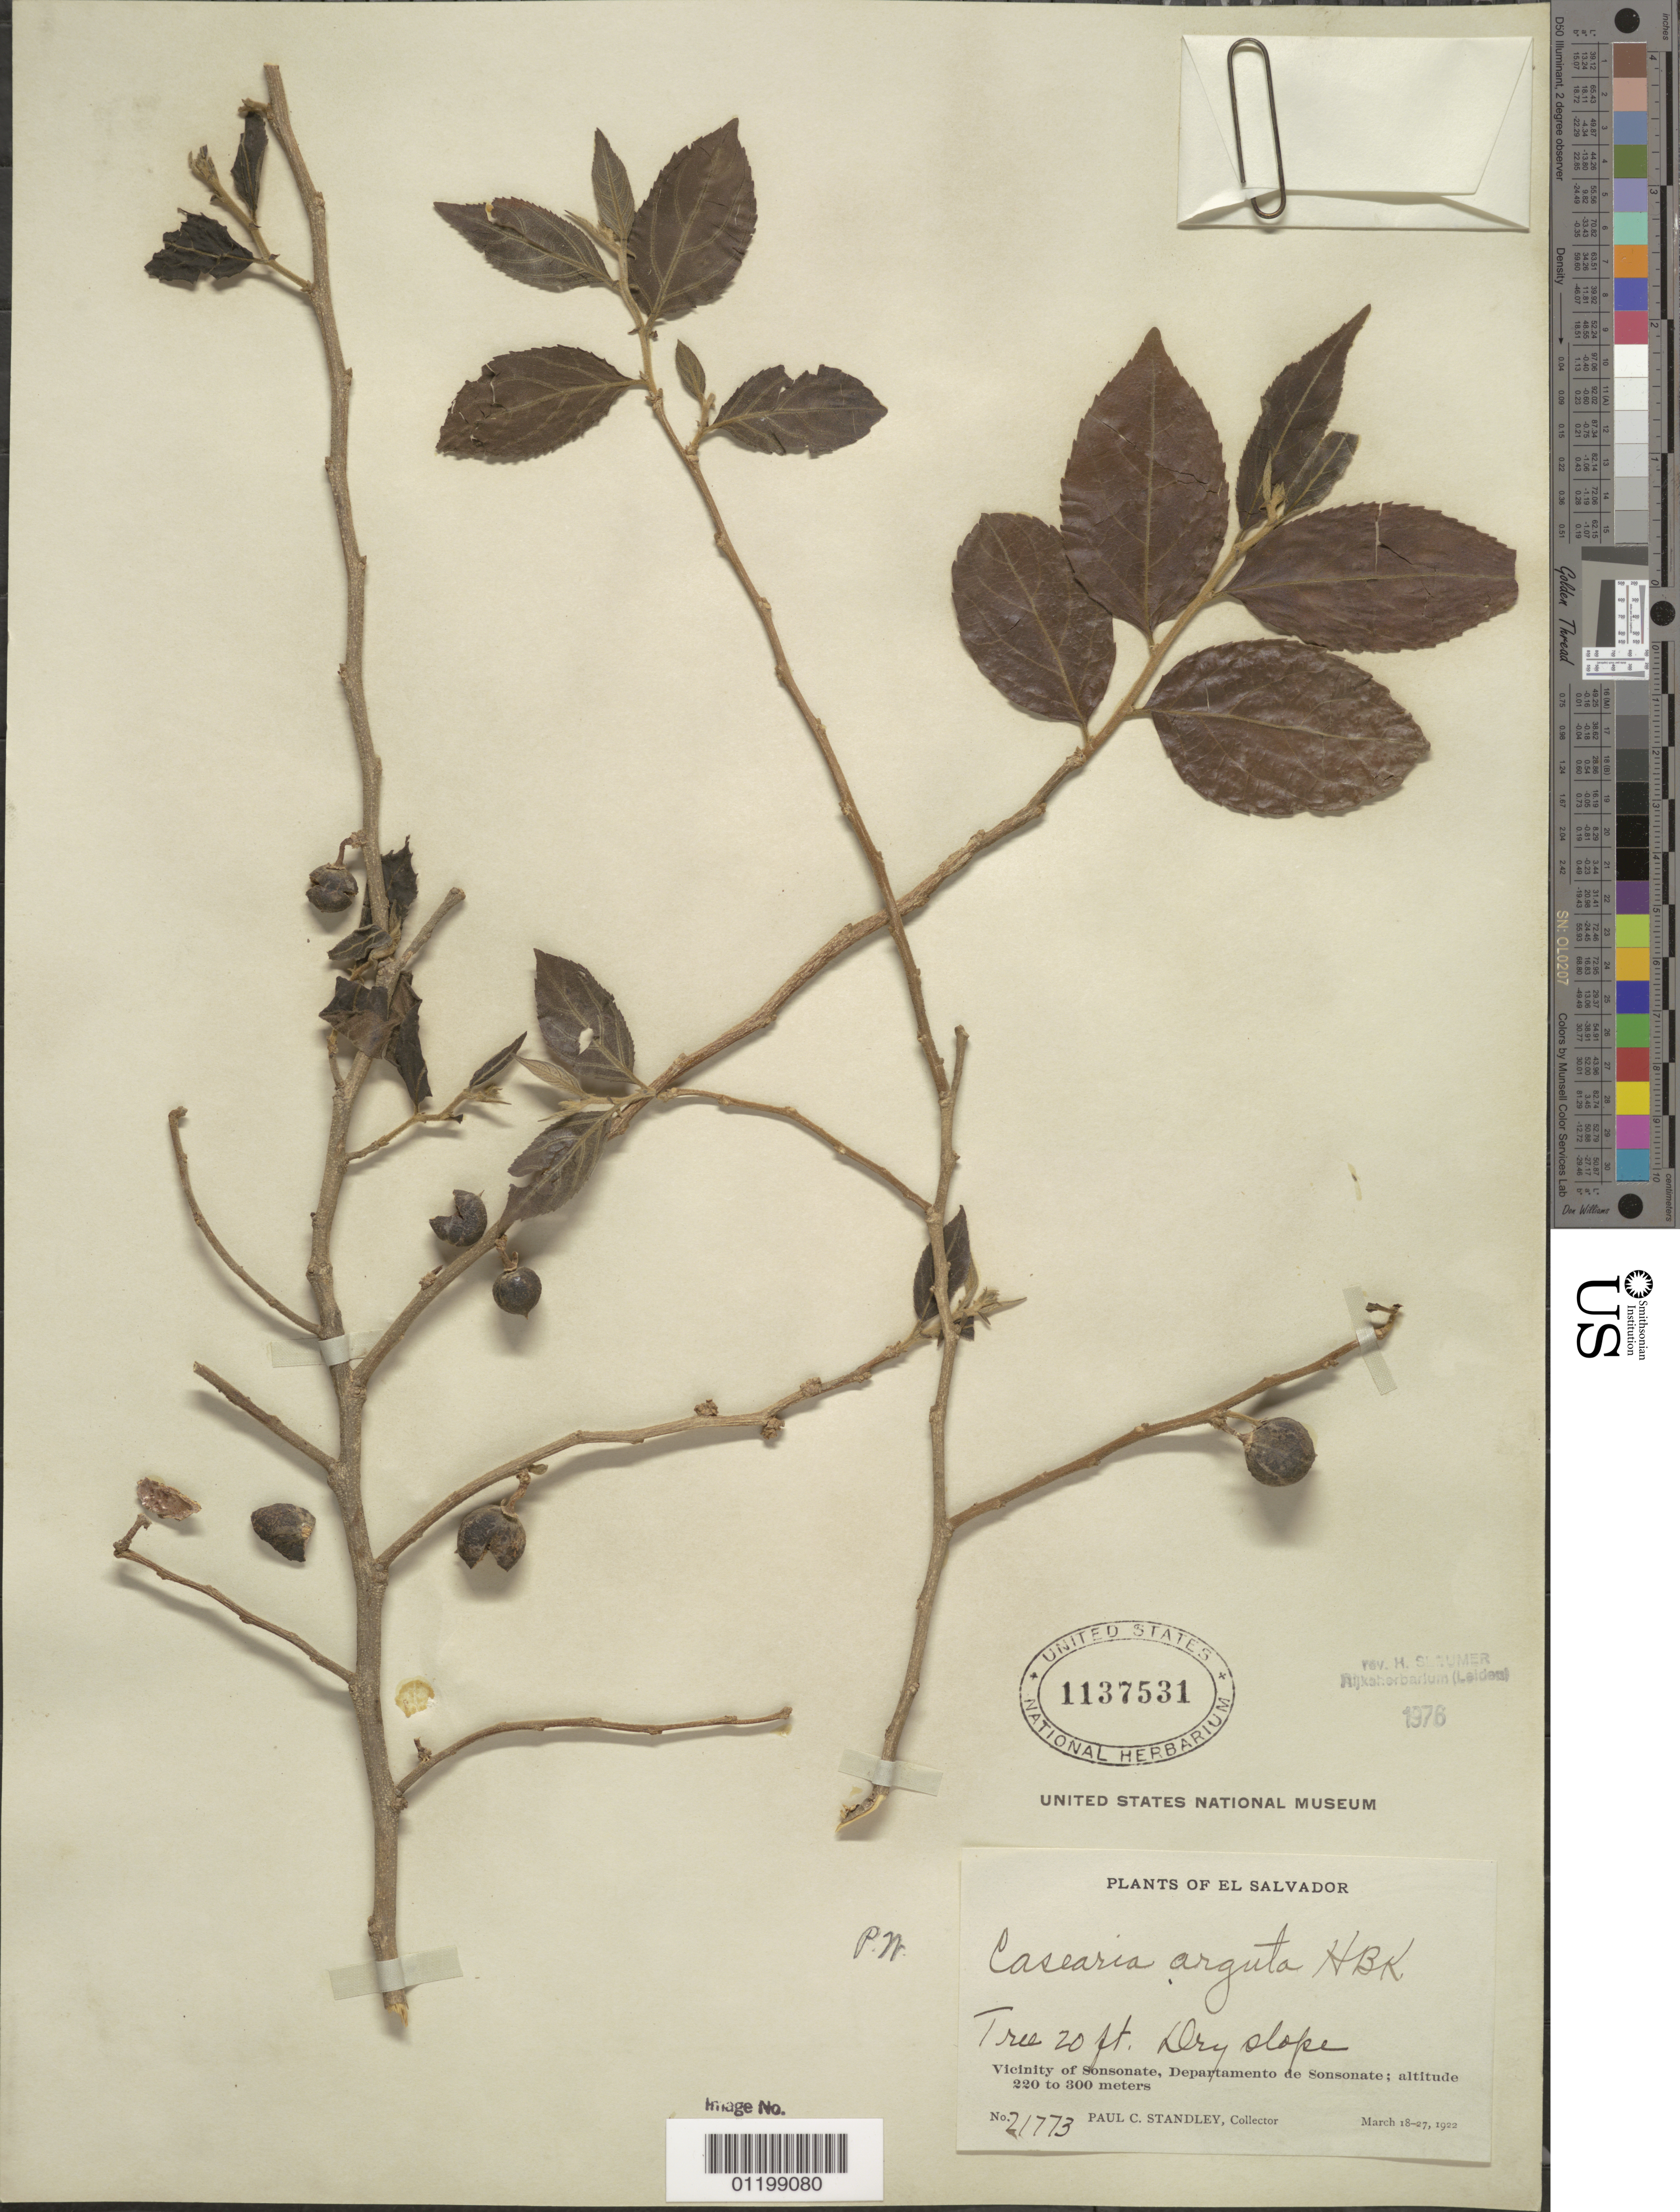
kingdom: Plantae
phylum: Tracheophyta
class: Magnoliopsida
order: Malpighiales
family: Salicaceae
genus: Casearia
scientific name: Casearia arguta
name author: Kunth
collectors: P. C. Standley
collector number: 21773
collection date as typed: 18 Mar 1922 to 27 Mar 1922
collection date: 1922-03-18/1922-03-27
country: El Salvador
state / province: Sonsonate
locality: Vicinity of Sonsonate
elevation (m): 220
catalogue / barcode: US 1137531